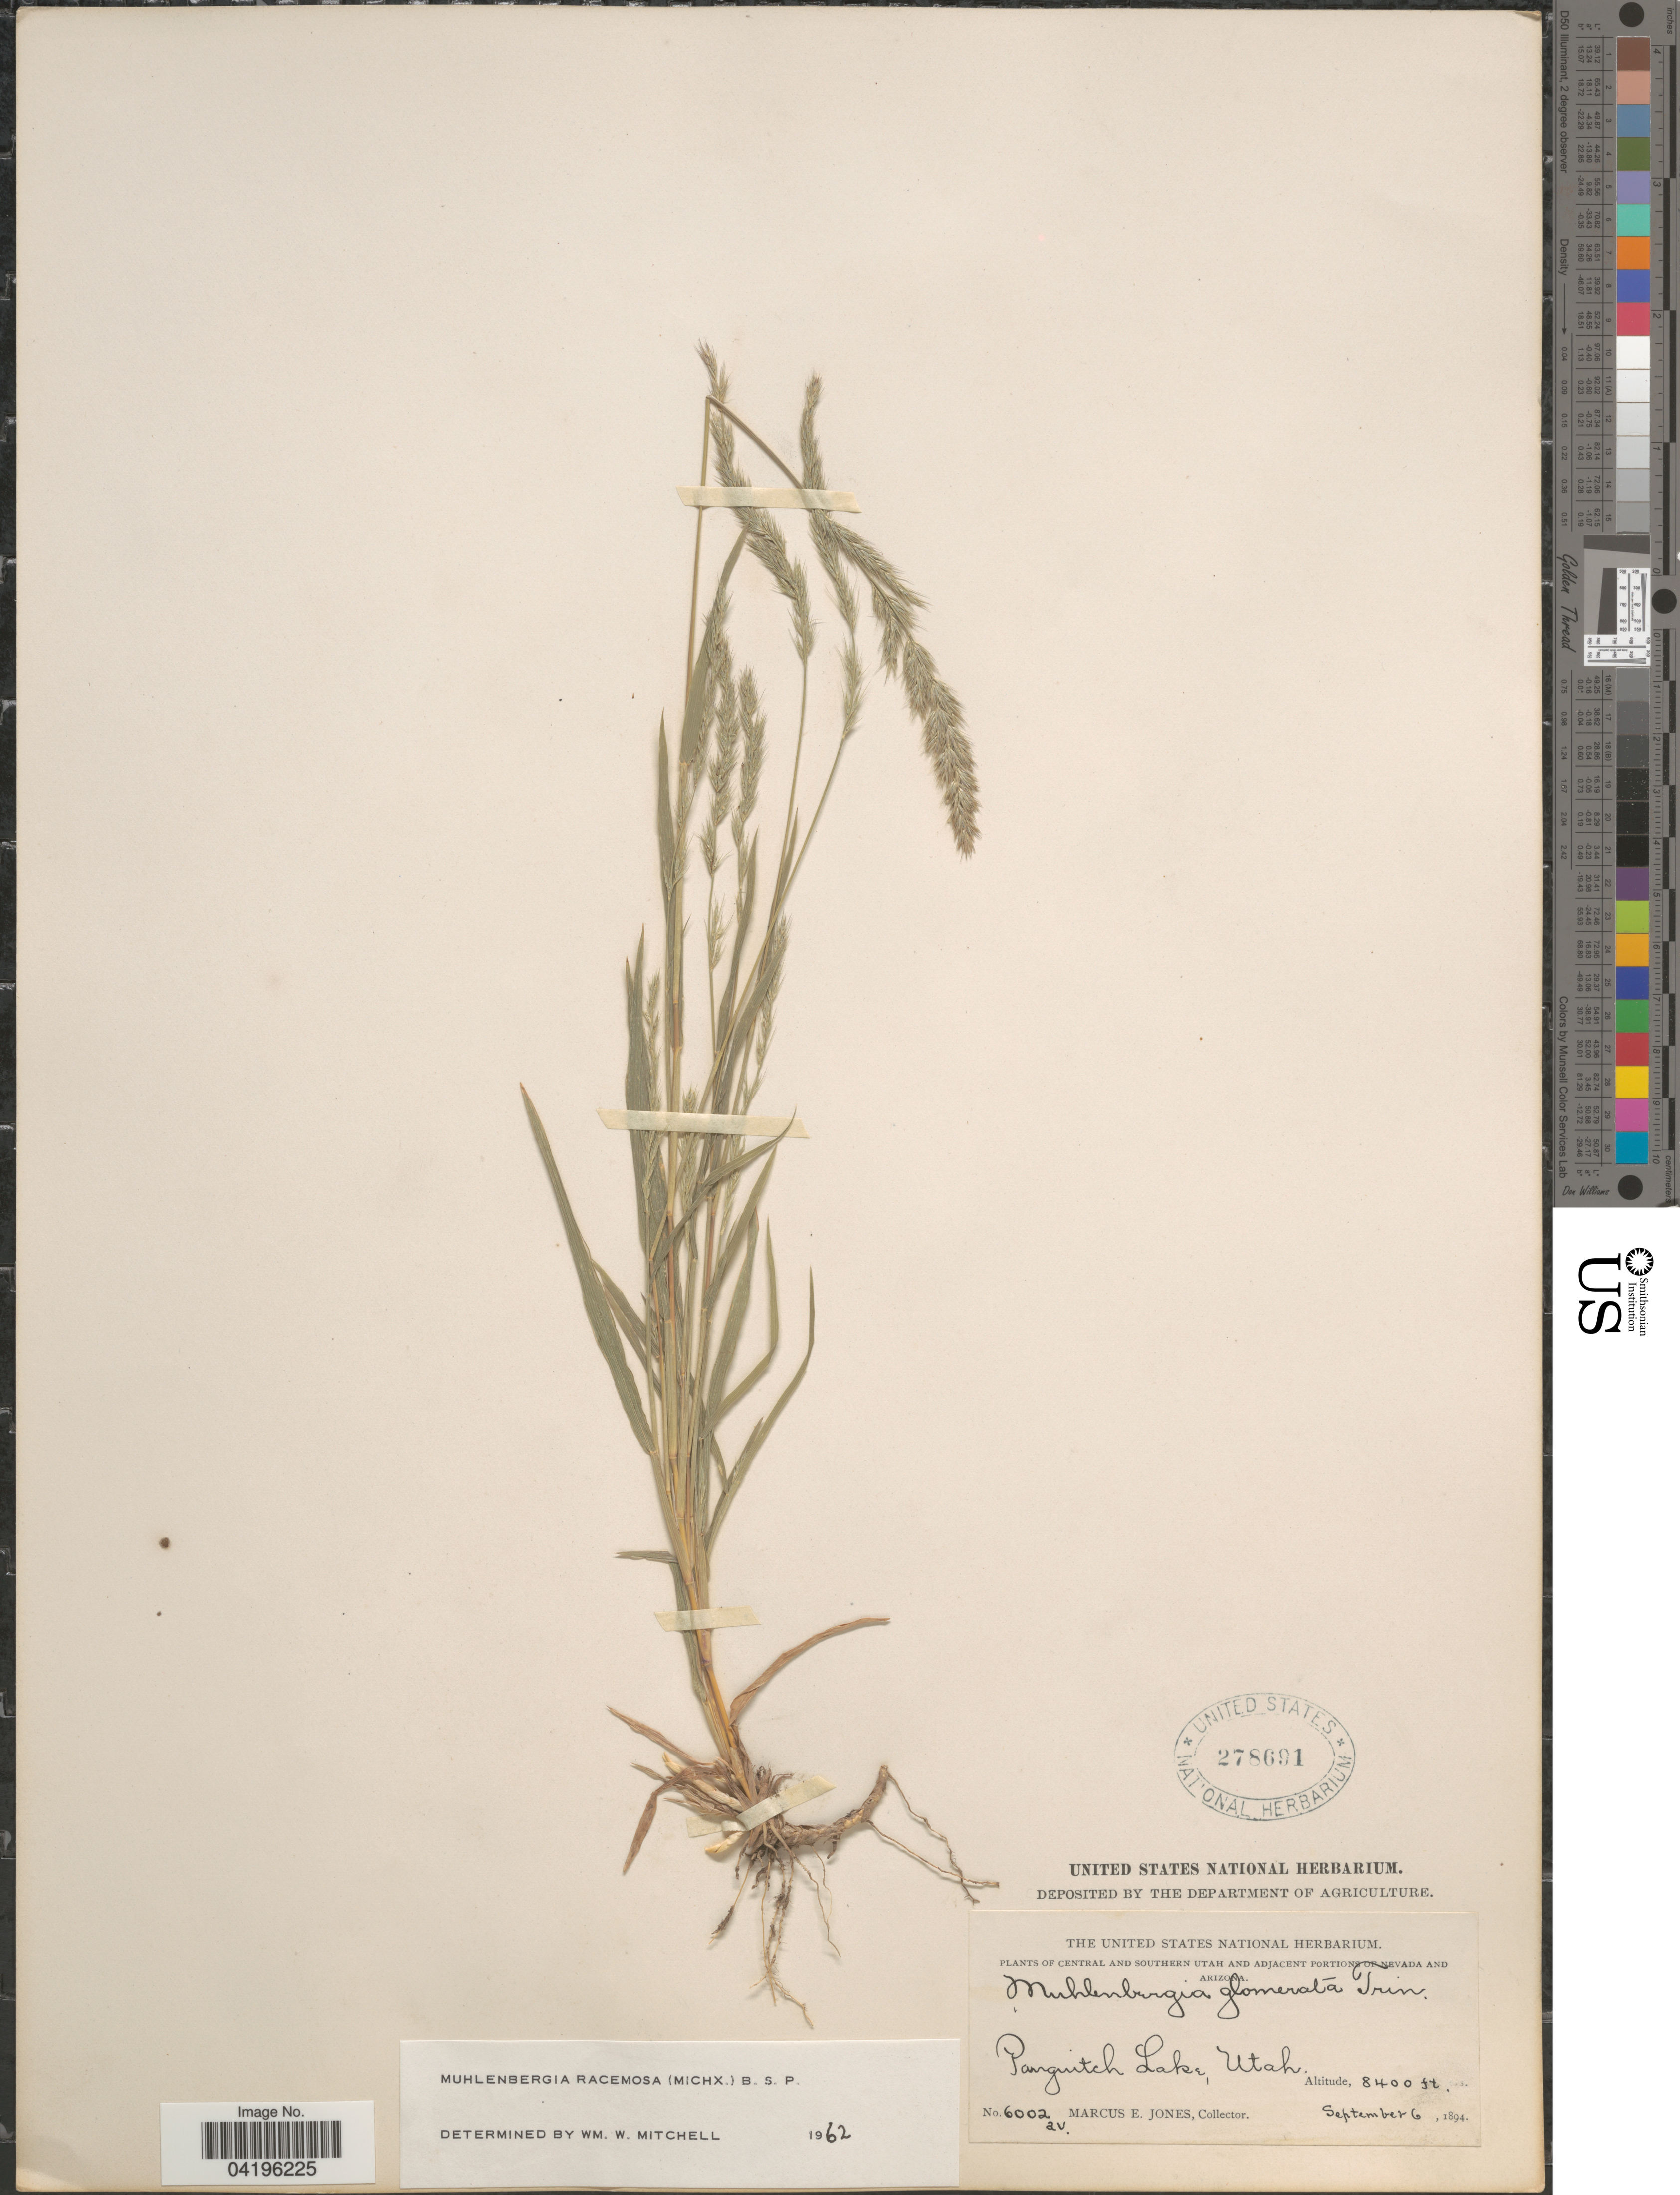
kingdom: Plantae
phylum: Tracheophyta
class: Liliopsida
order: Poales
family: Poaceae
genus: Muhlenbergia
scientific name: Muhlenbergia racemosa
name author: (Michx.) Britton et al.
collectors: M. E. Jones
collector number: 6002av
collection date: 1894-09-06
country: United States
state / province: Utah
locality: Central and Southern Utah. Panguitch Lake.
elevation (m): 2560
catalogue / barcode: US 278691